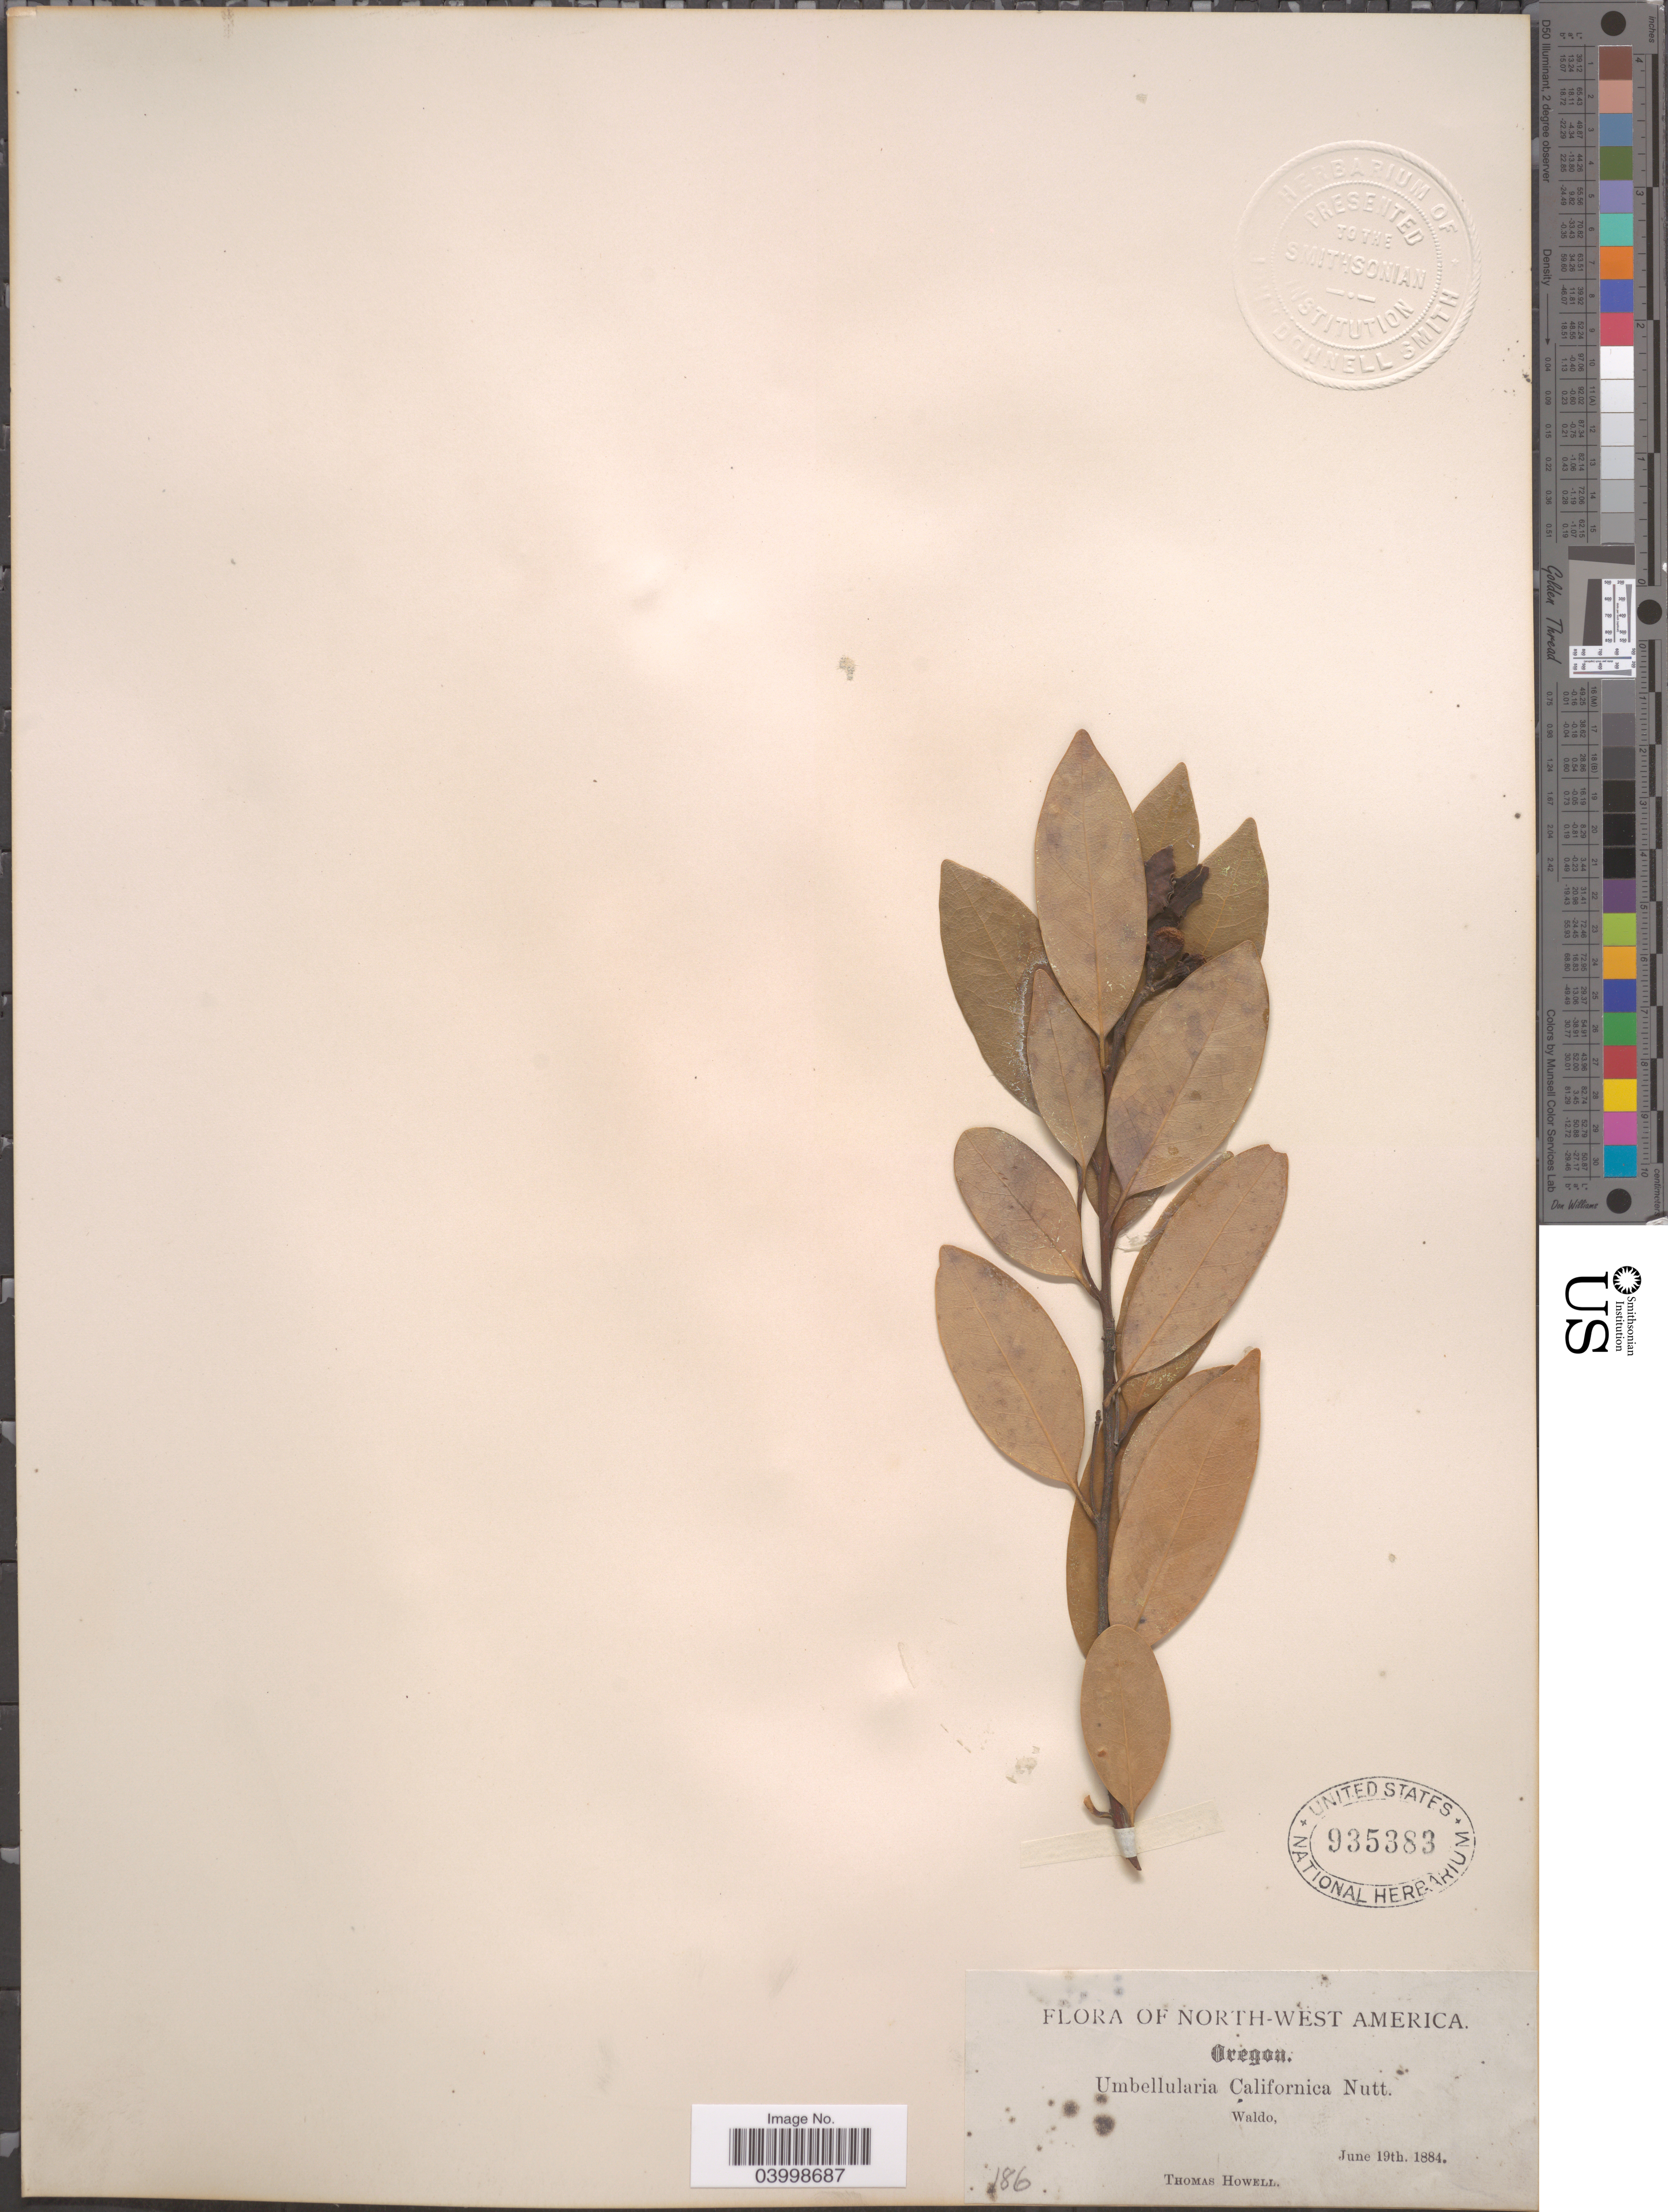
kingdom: Plantae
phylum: Tracheophyta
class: Magnoliopsida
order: Laurales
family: Lauraceae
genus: Umbellularia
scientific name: Umbellularia californica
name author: (Hook. & Arn.) Nutt.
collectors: T. Howell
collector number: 186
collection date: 1884-06-19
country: United States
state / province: Oregon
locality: Waldo.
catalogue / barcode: US 935383